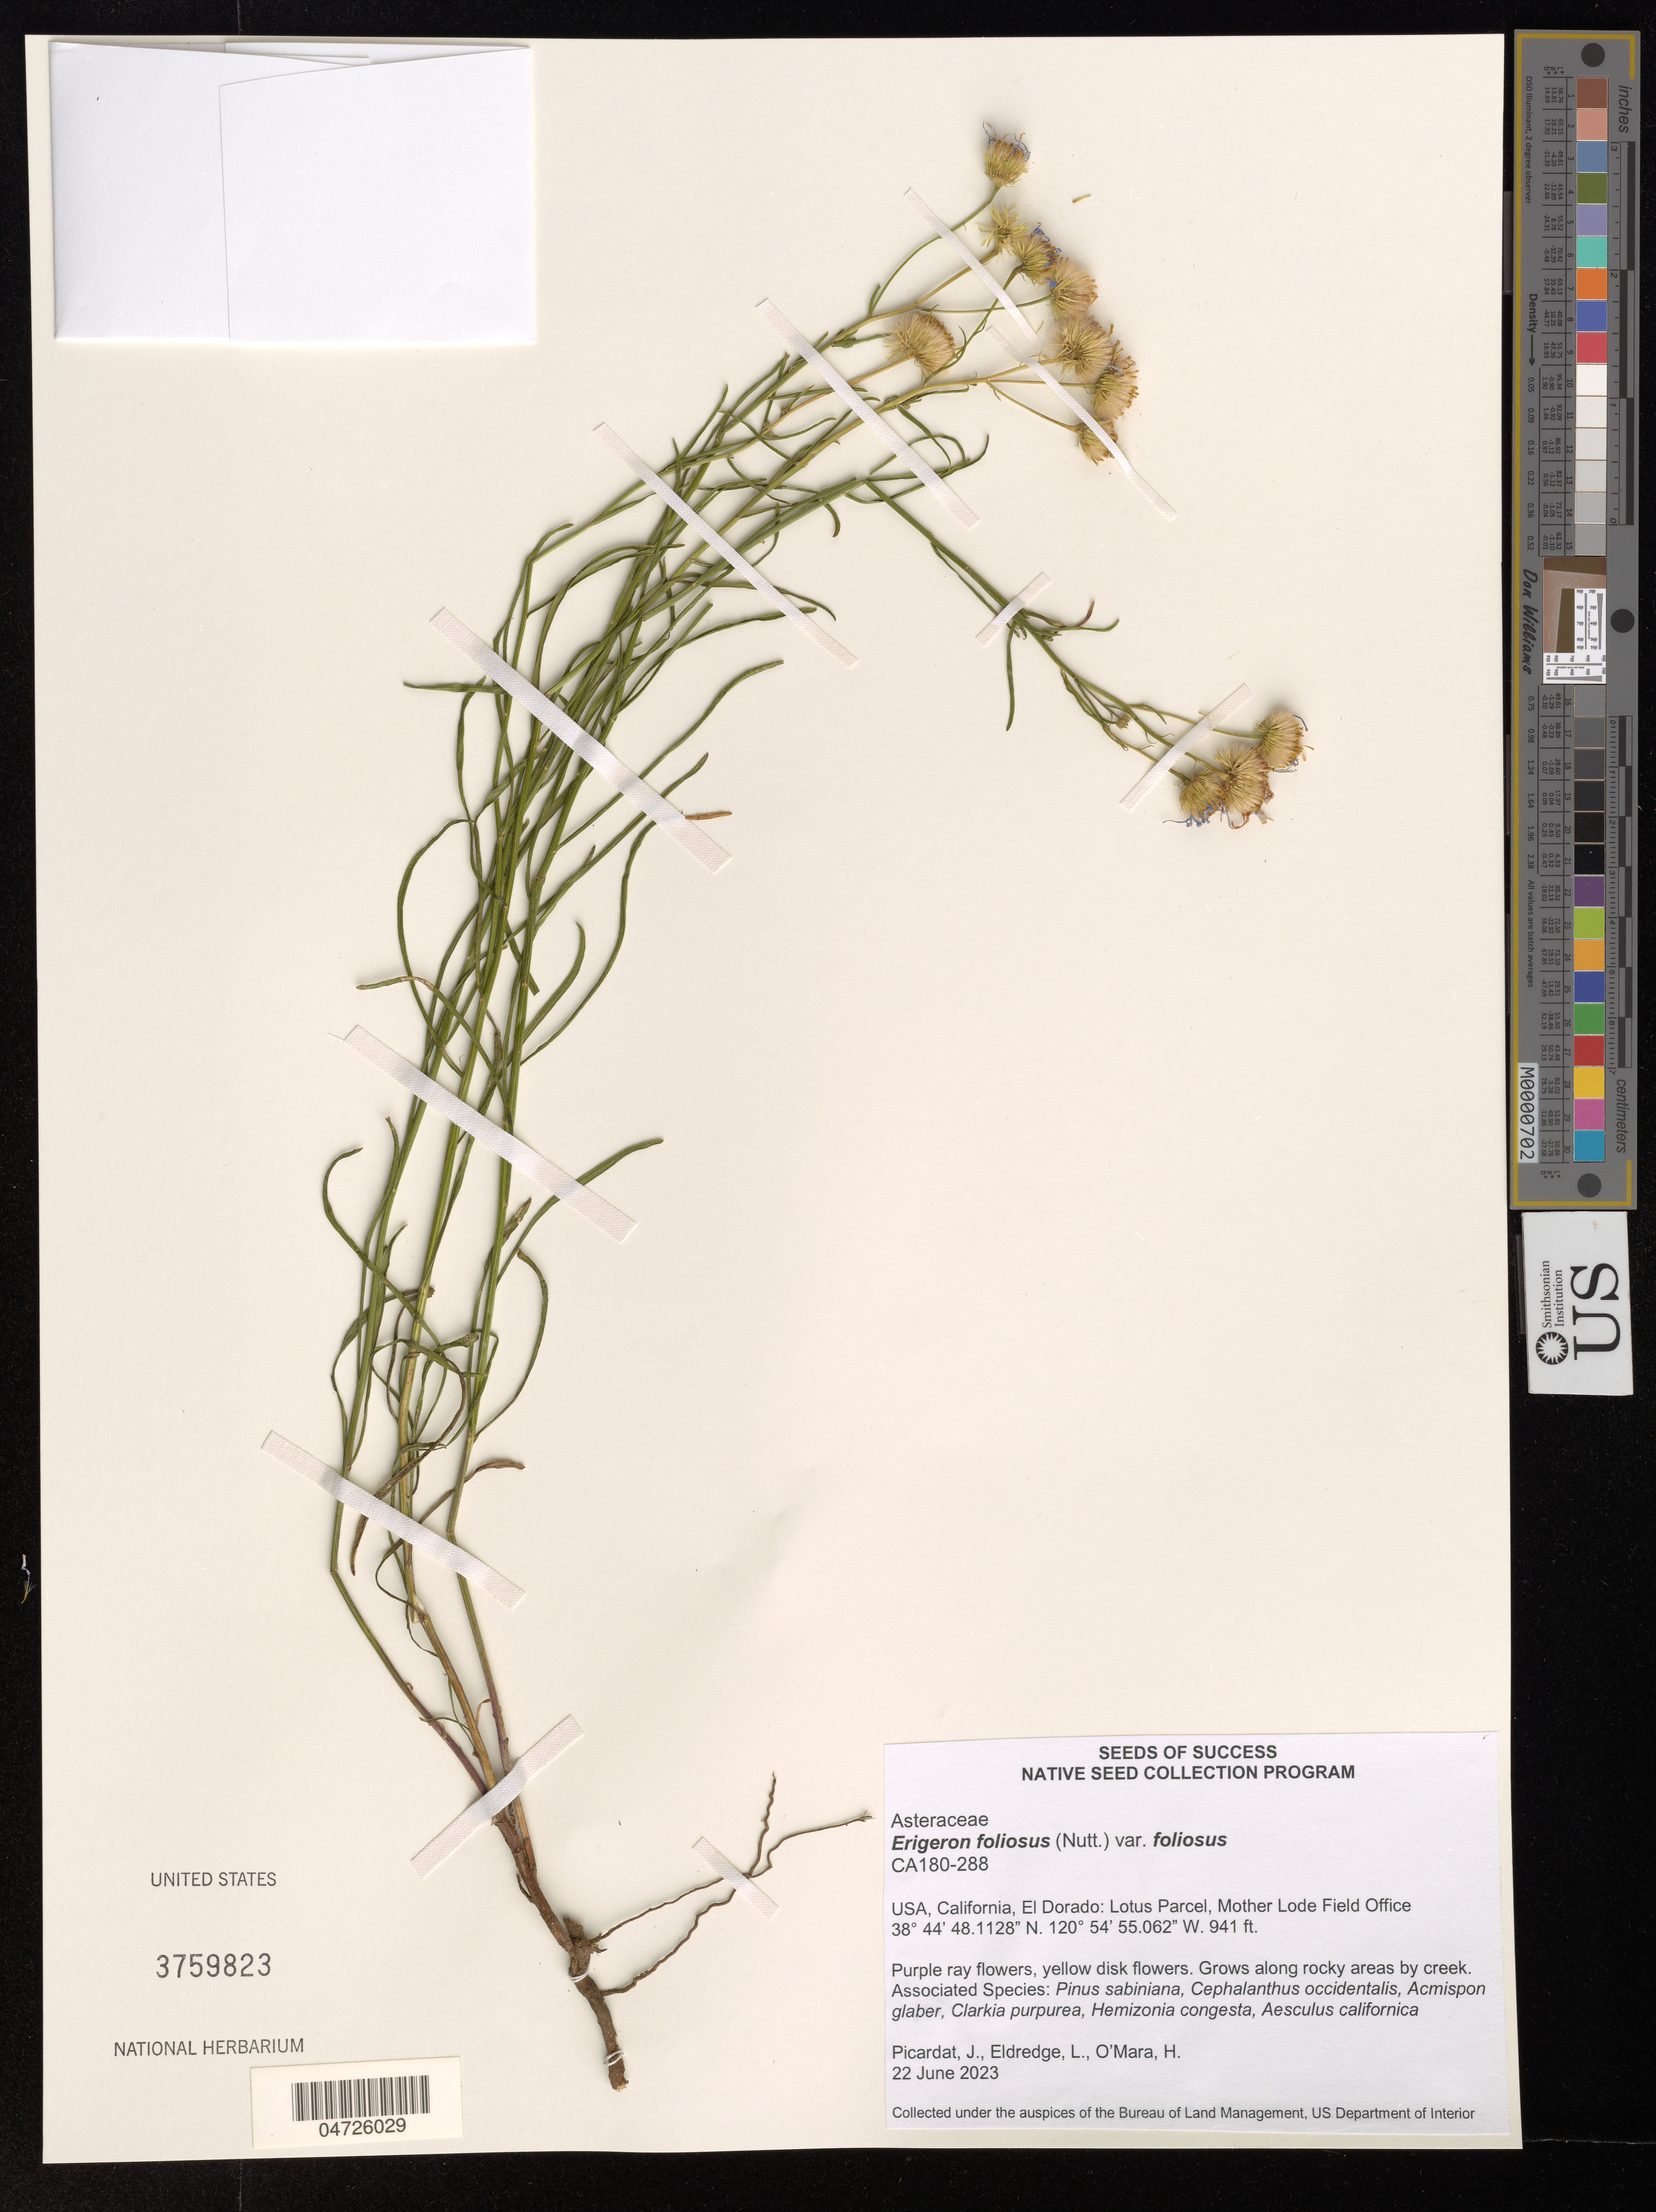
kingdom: Plantae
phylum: Tracheophyta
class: Magnoliopsida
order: Asterales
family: Asteraceae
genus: Erigeron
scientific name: Erigeron foliosus var. foliosus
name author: Nutt.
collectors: J. Picardat & L. Eldredge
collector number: CA180-288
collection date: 2023-06-22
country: United States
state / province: California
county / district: El Dorado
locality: El Dorado: Lotus Parcel, Mother Lode Field Office.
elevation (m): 287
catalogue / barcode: US 3759823